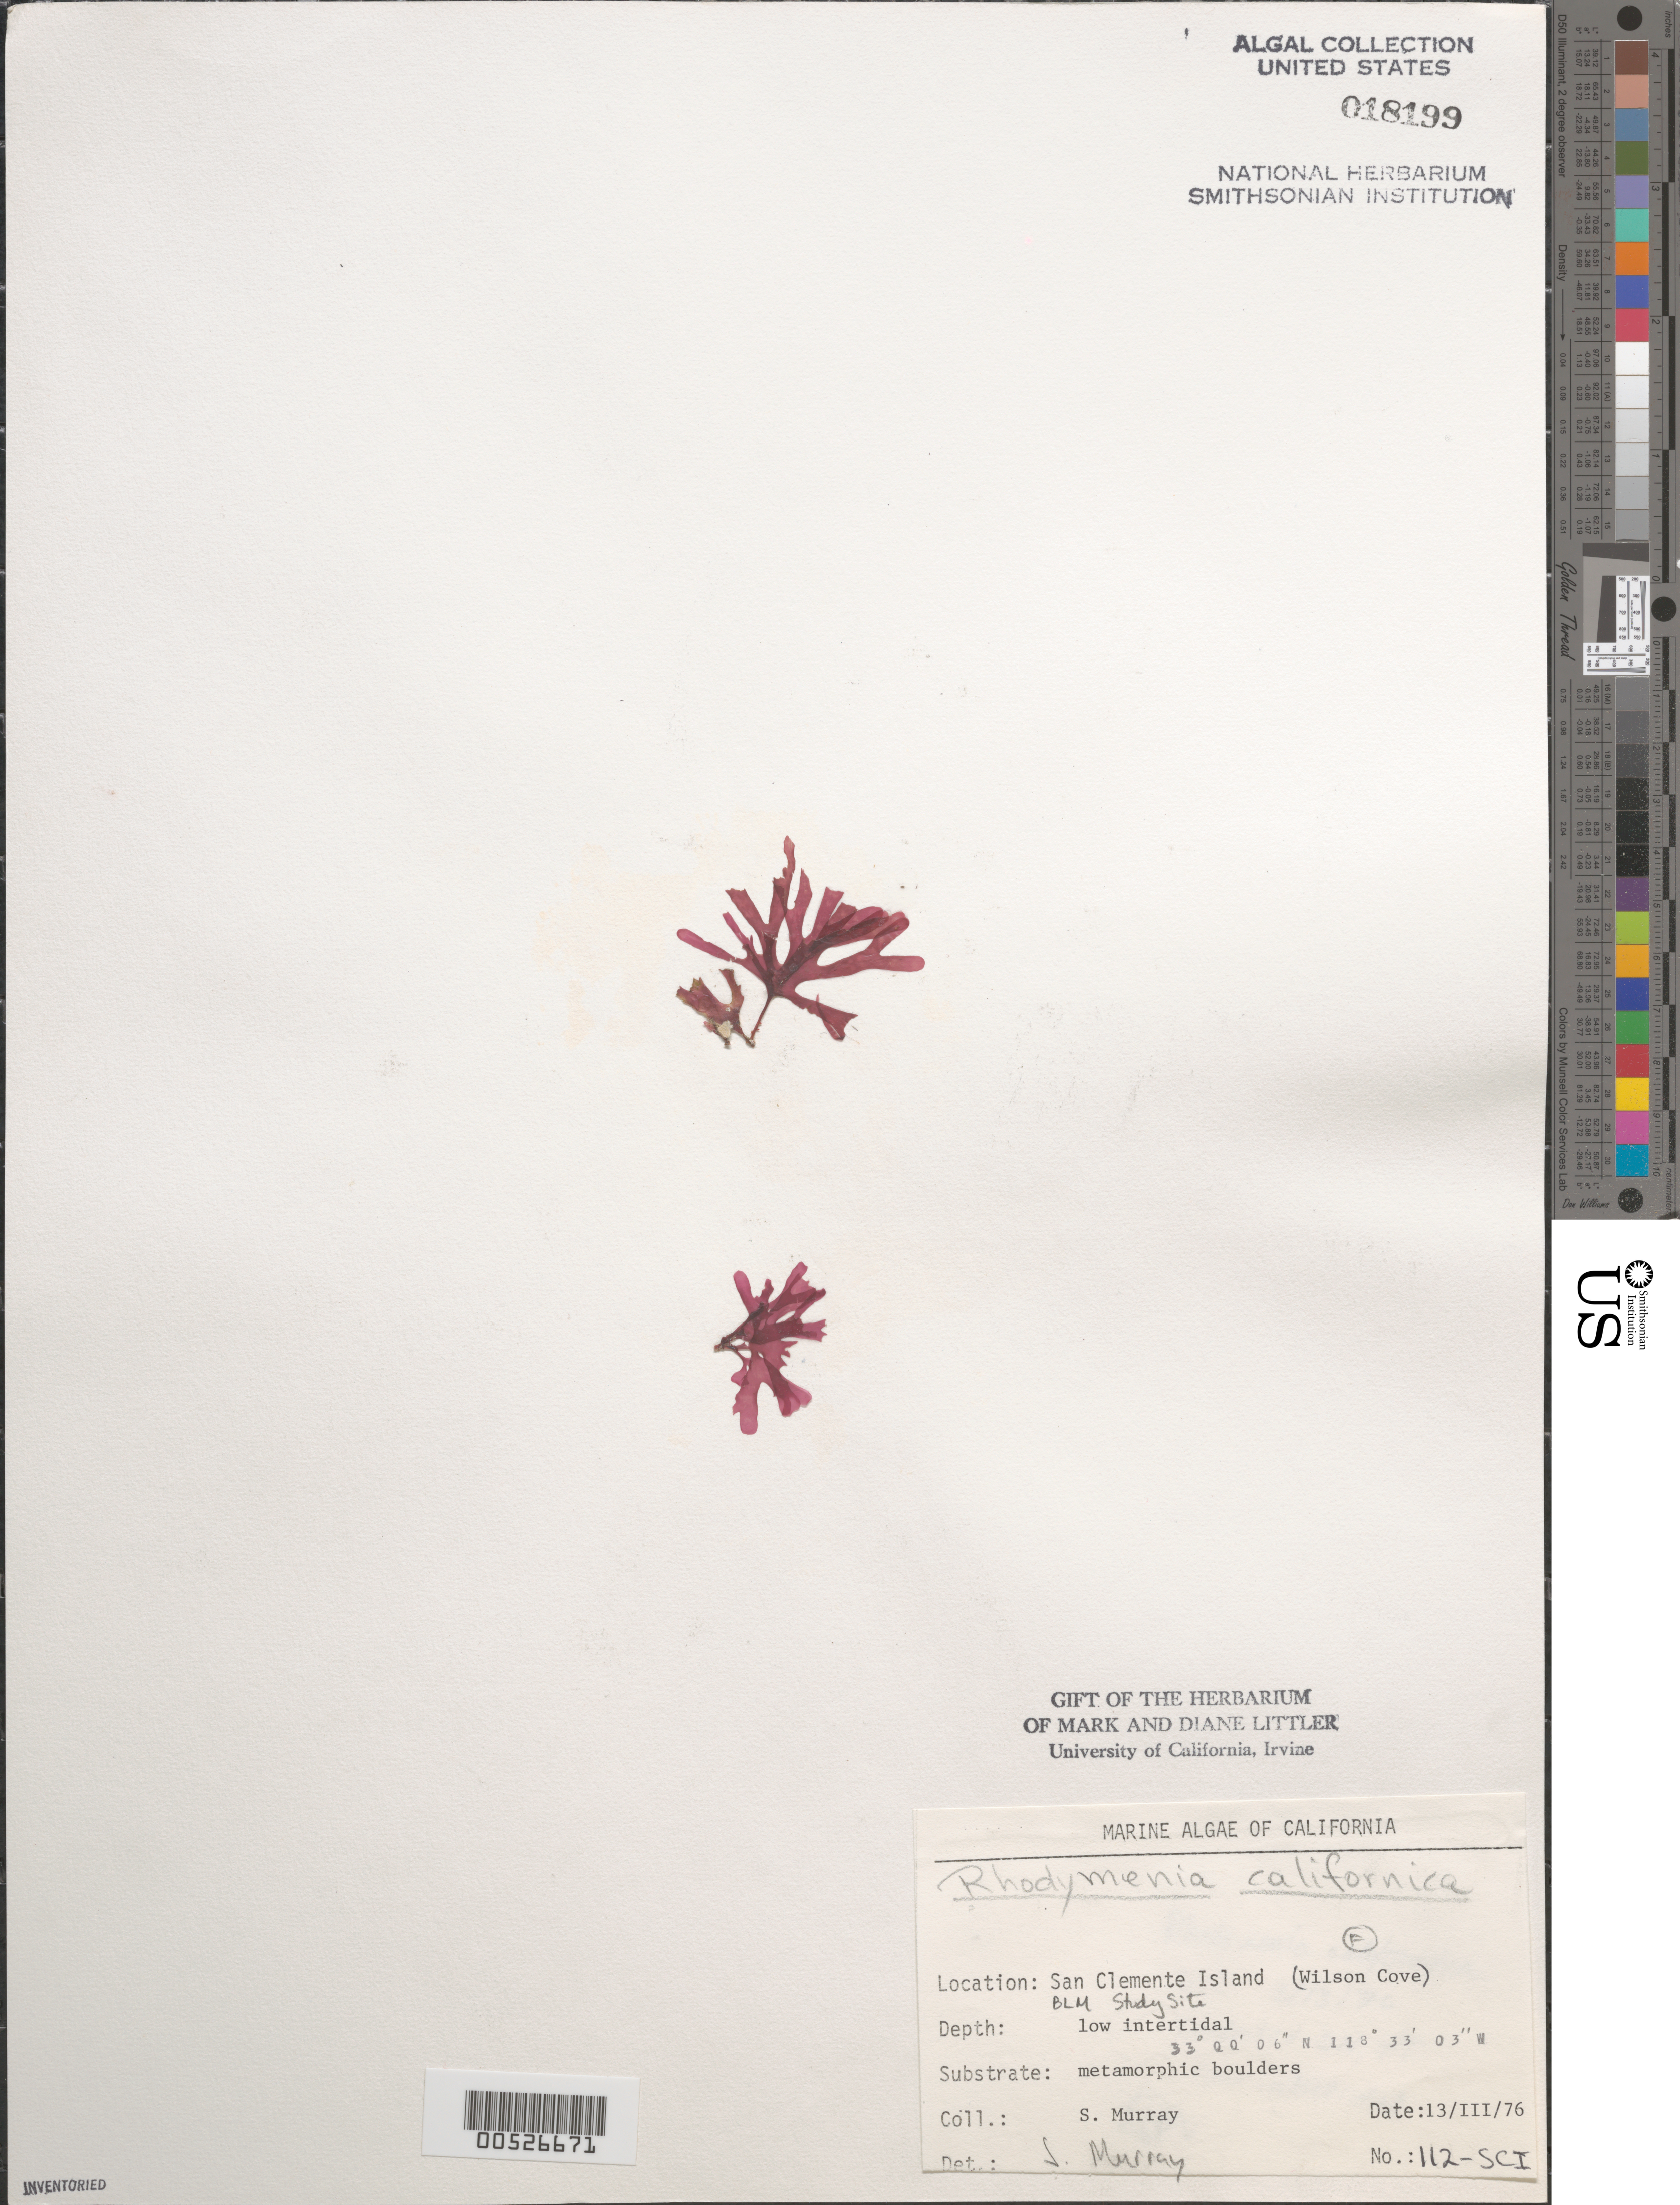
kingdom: Plantae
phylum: Rhodophyta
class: Florideophyceae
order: Rhodymeniales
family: Rhodymeniaceae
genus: Rhodymenia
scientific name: Rhodymenia californica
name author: Kylin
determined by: Murray, S. N.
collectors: S. N. Murray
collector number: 112-sci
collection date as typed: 13 Mar 1976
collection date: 1976-03-13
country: United States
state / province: California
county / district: Los Angeles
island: San Clemente Island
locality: Wilson Cove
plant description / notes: BLM-SOCALBIGHT Rocky Intertidal Survey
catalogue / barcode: US 18199